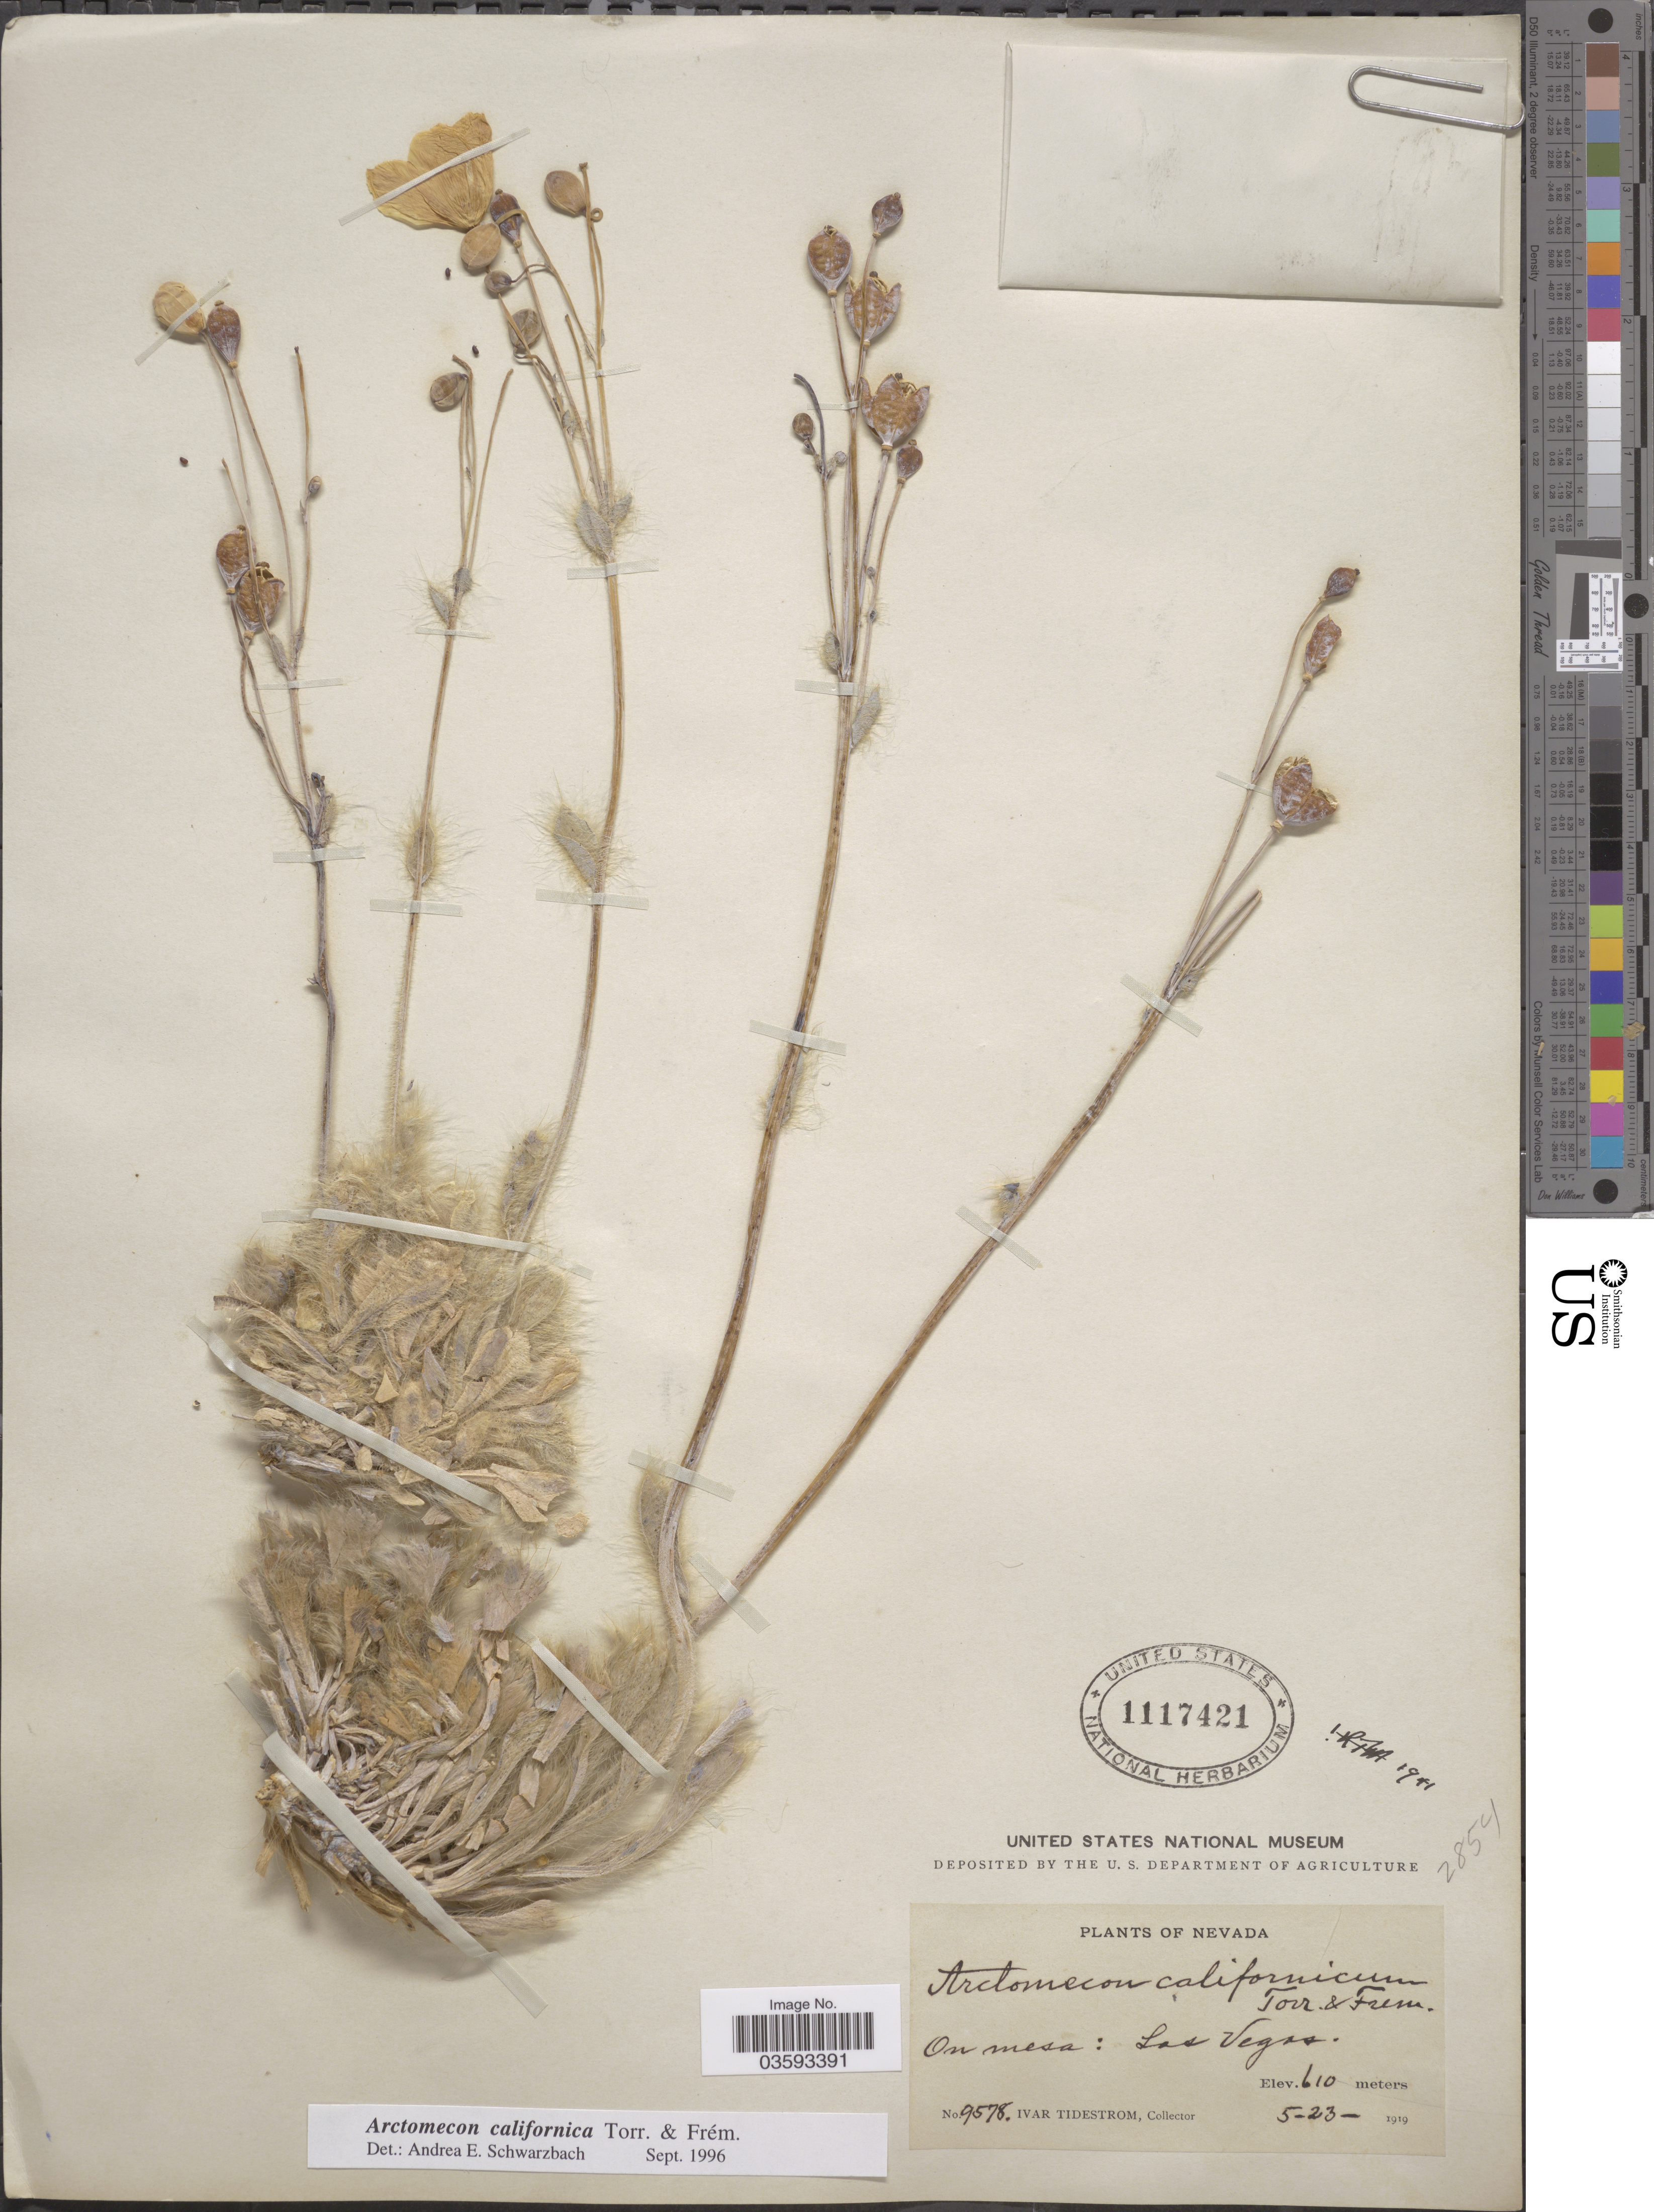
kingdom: Plantae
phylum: Tracheophyta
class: Magnoliopsida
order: Ranunculales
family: Papaveraceae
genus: Arctomecon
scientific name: Arctomecon californica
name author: Torr. & Frém.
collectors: I. F. Tidestrom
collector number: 9578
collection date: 1919-05-23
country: United States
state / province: Nevada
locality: On mesa: Las Vegas.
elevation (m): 610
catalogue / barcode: US 1117421